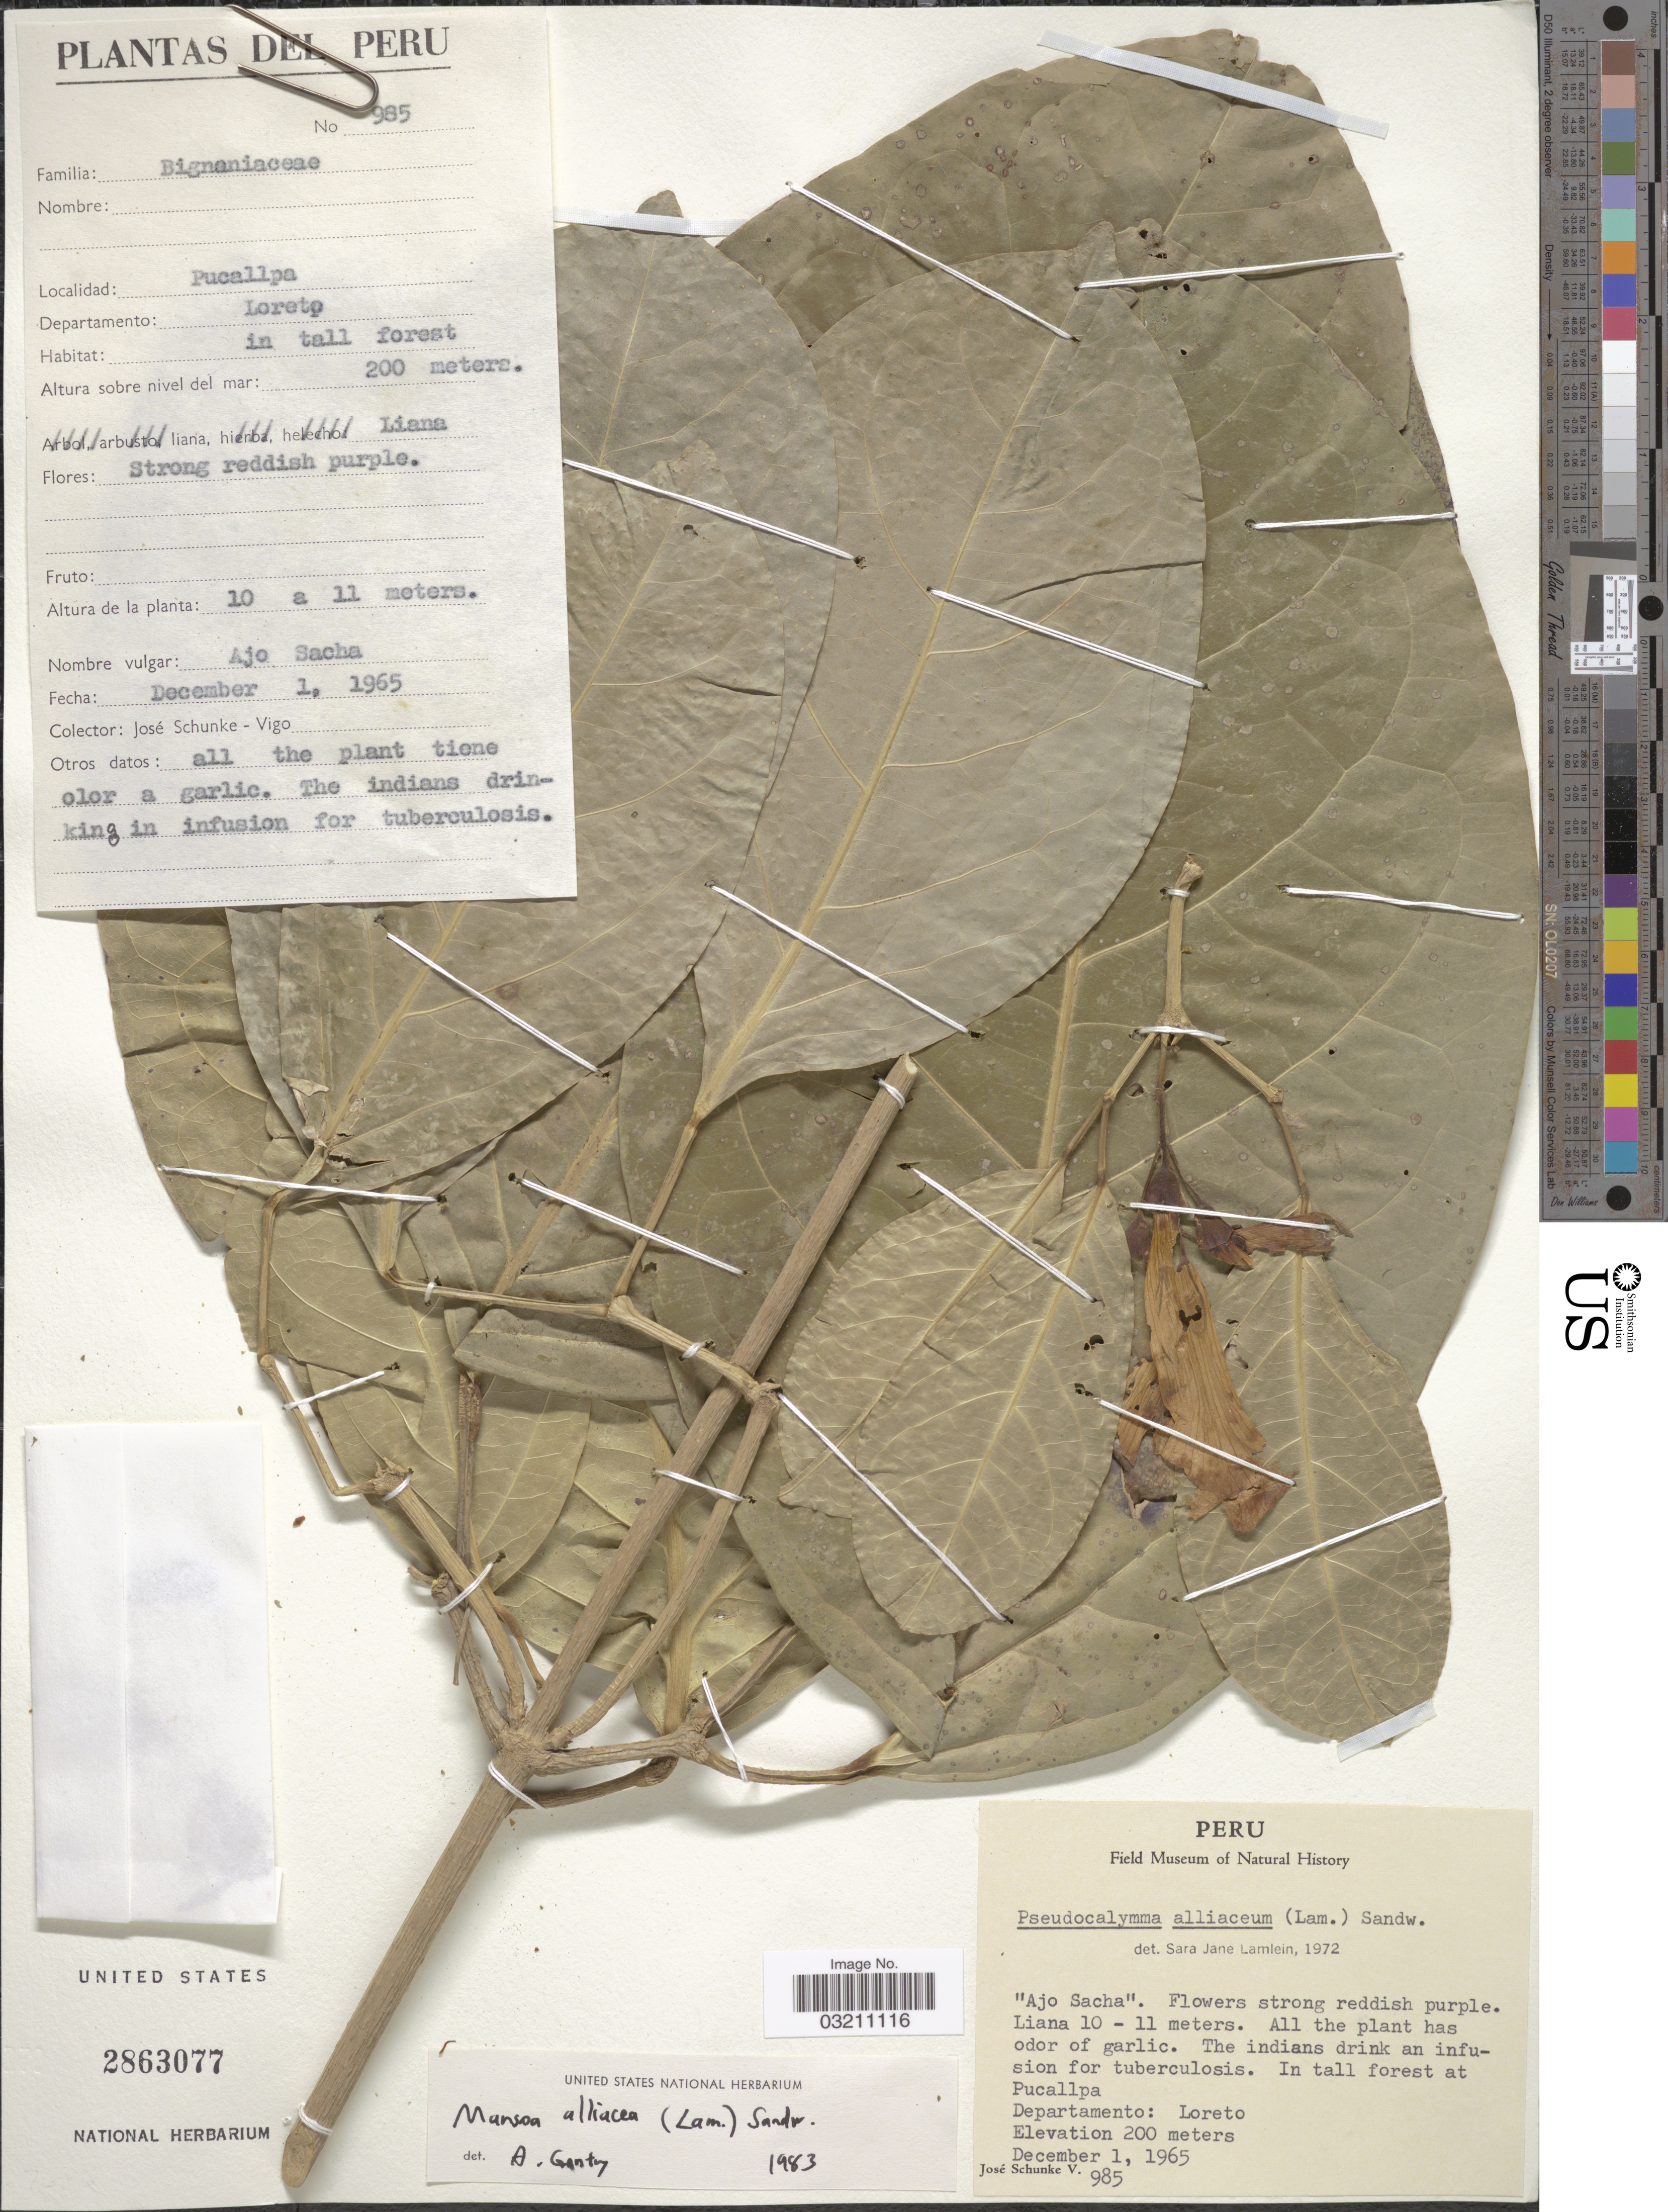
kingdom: Plantae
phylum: Tracheophyta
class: Magnoliopsida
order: Lamiales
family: Bignoniaceae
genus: Mansoa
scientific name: Mansoa alliacea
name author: (Lam.) A.H. Gentry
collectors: J. Schunke Vigo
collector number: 985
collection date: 1965-12-01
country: Peru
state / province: Loreto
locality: In tall forest at Pucallpa. Departamento: Loreto.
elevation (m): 200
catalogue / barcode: US 2863077